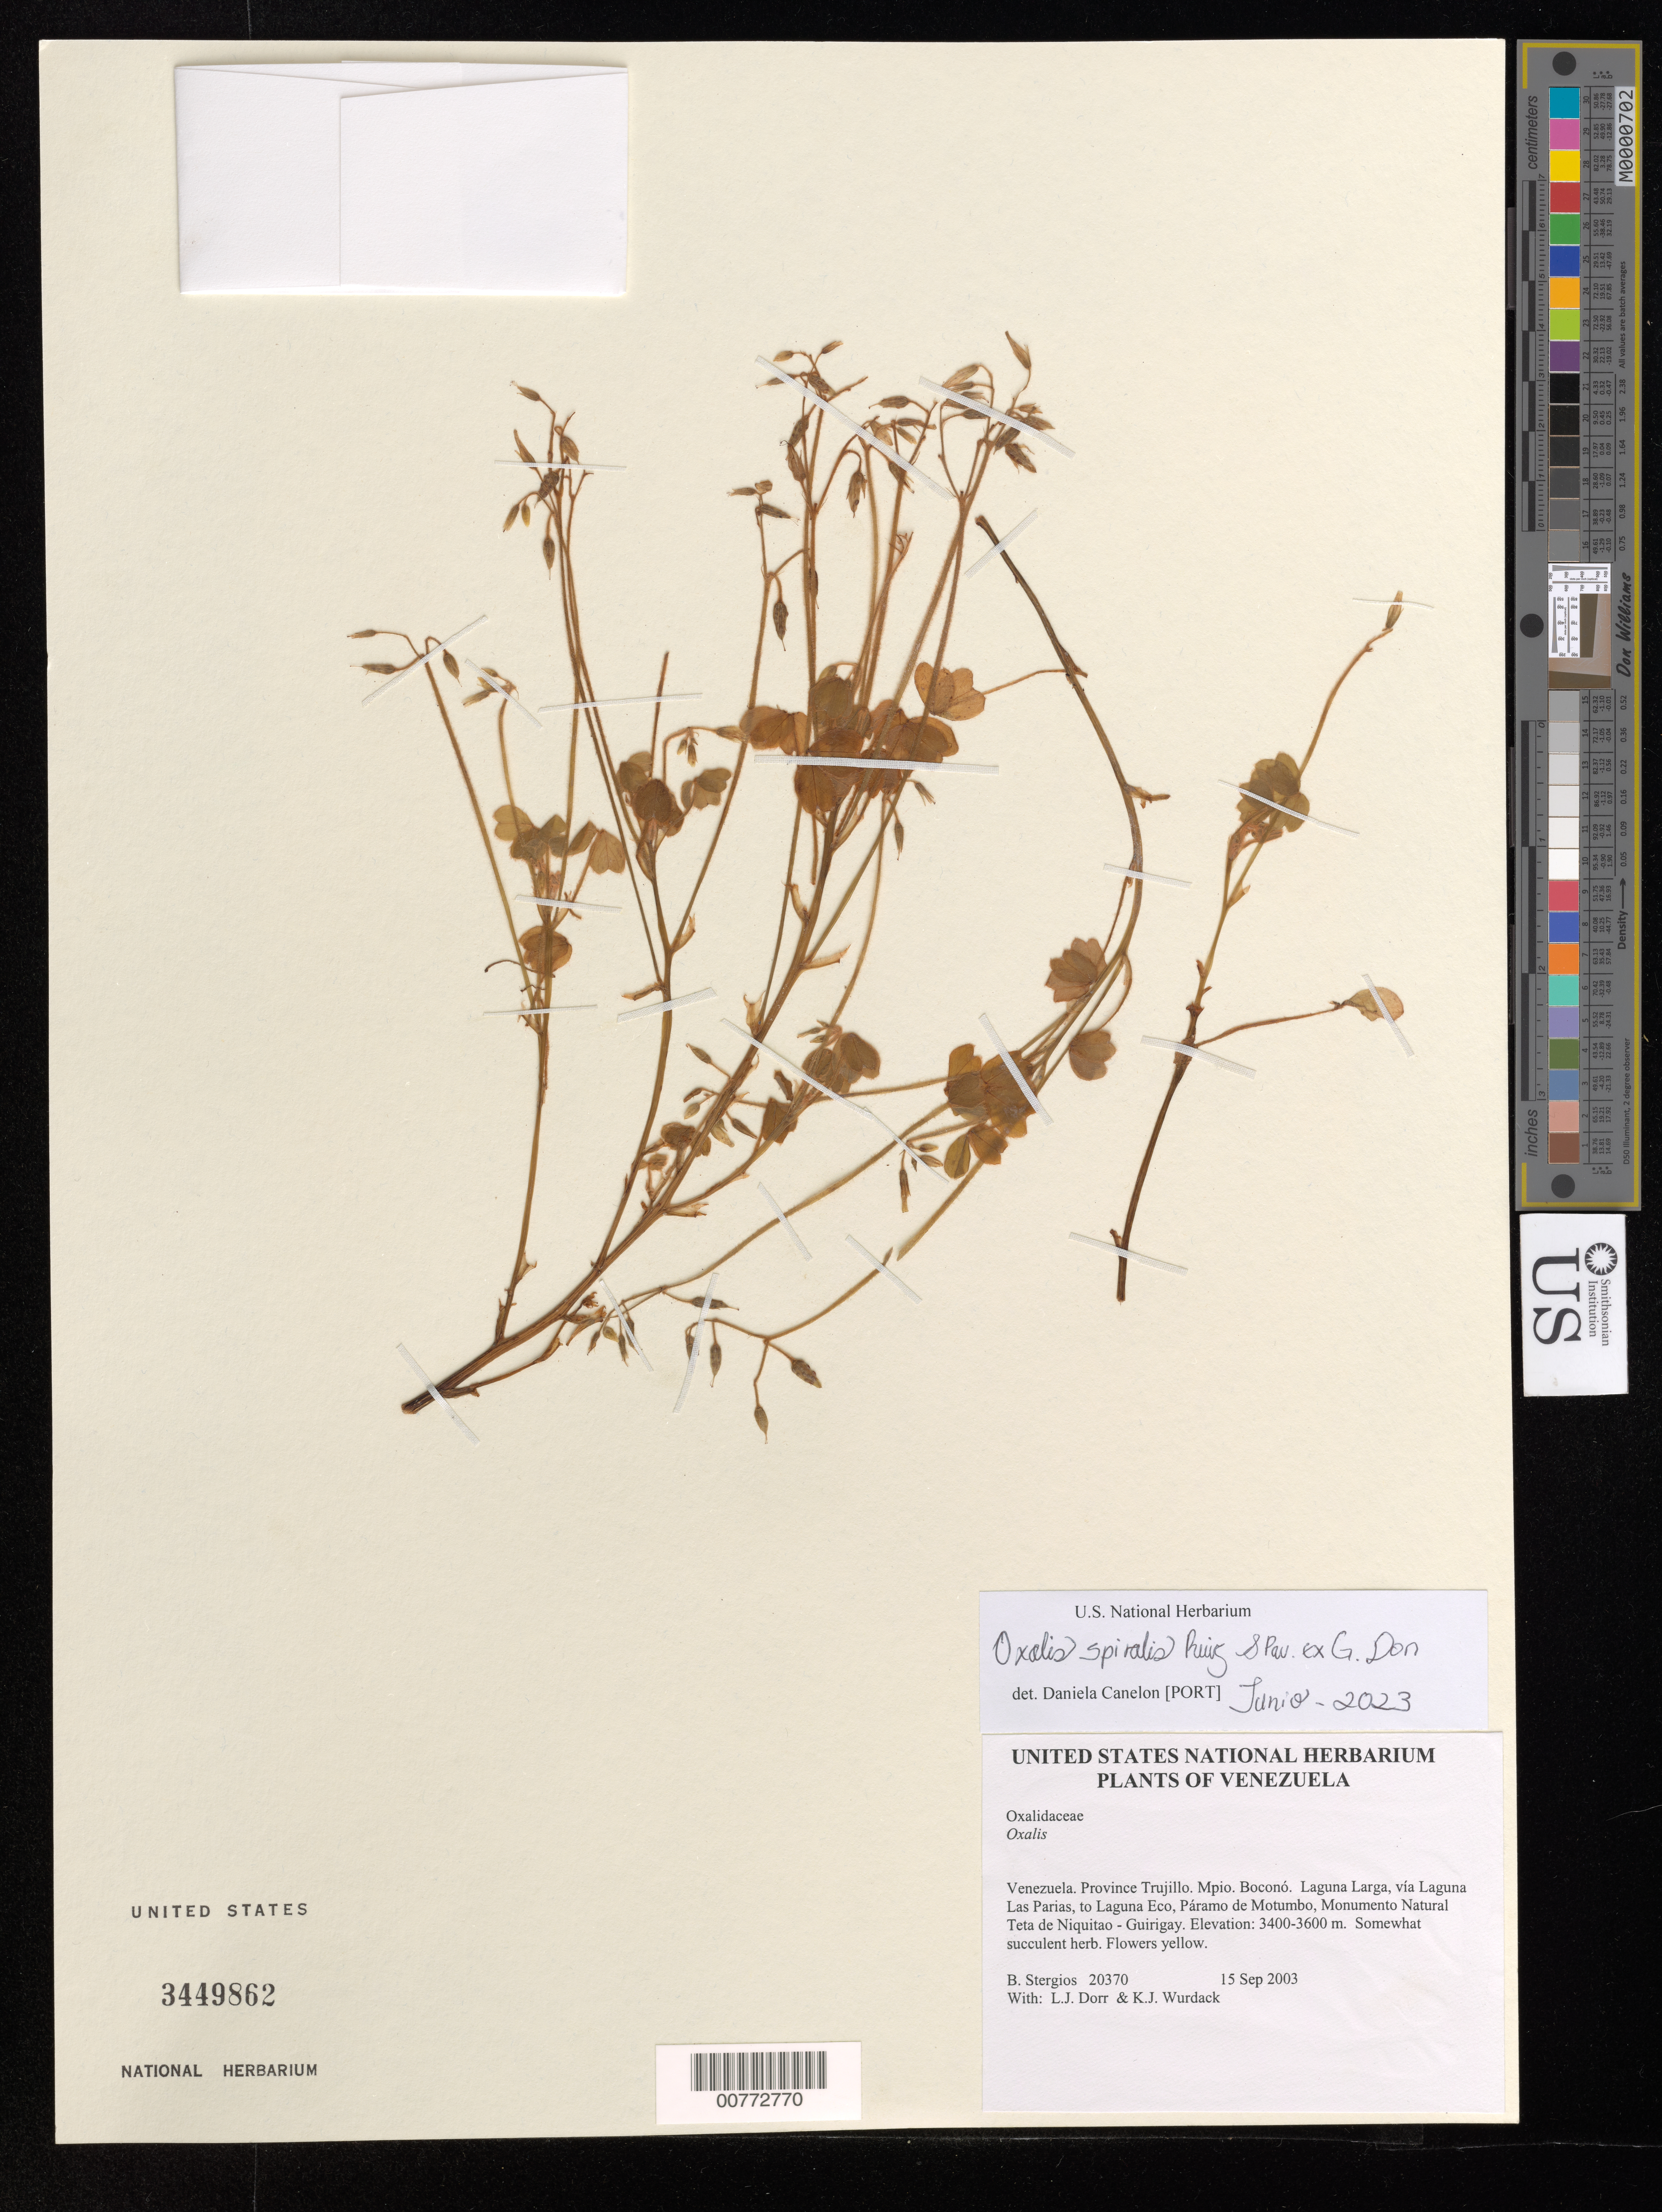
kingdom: Plantae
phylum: Tracheophyta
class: Magnoliopsida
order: Oxalidales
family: Oxalidaceae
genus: Oxalis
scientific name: Oxalis spiralis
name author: Ruiz & Pav. ex G. Don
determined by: Canelón, Daniela S., (PORT), BioCentro-UNELLEZ (VENEZUELA)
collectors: B. G. Stergios, L. J. Dorr & K. Wurdack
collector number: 20370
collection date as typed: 15 Sep 2003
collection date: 2003-09-15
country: Venezuela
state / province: Trujillo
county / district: Boconó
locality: Laguna Larga, vía Laguna Las Parias, to Laguna Eco, Páramo de Motumbo, Monumento Natural Teta de Niquitao - Guirigay.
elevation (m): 3400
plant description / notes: PORT, US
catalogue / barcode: US 3449862